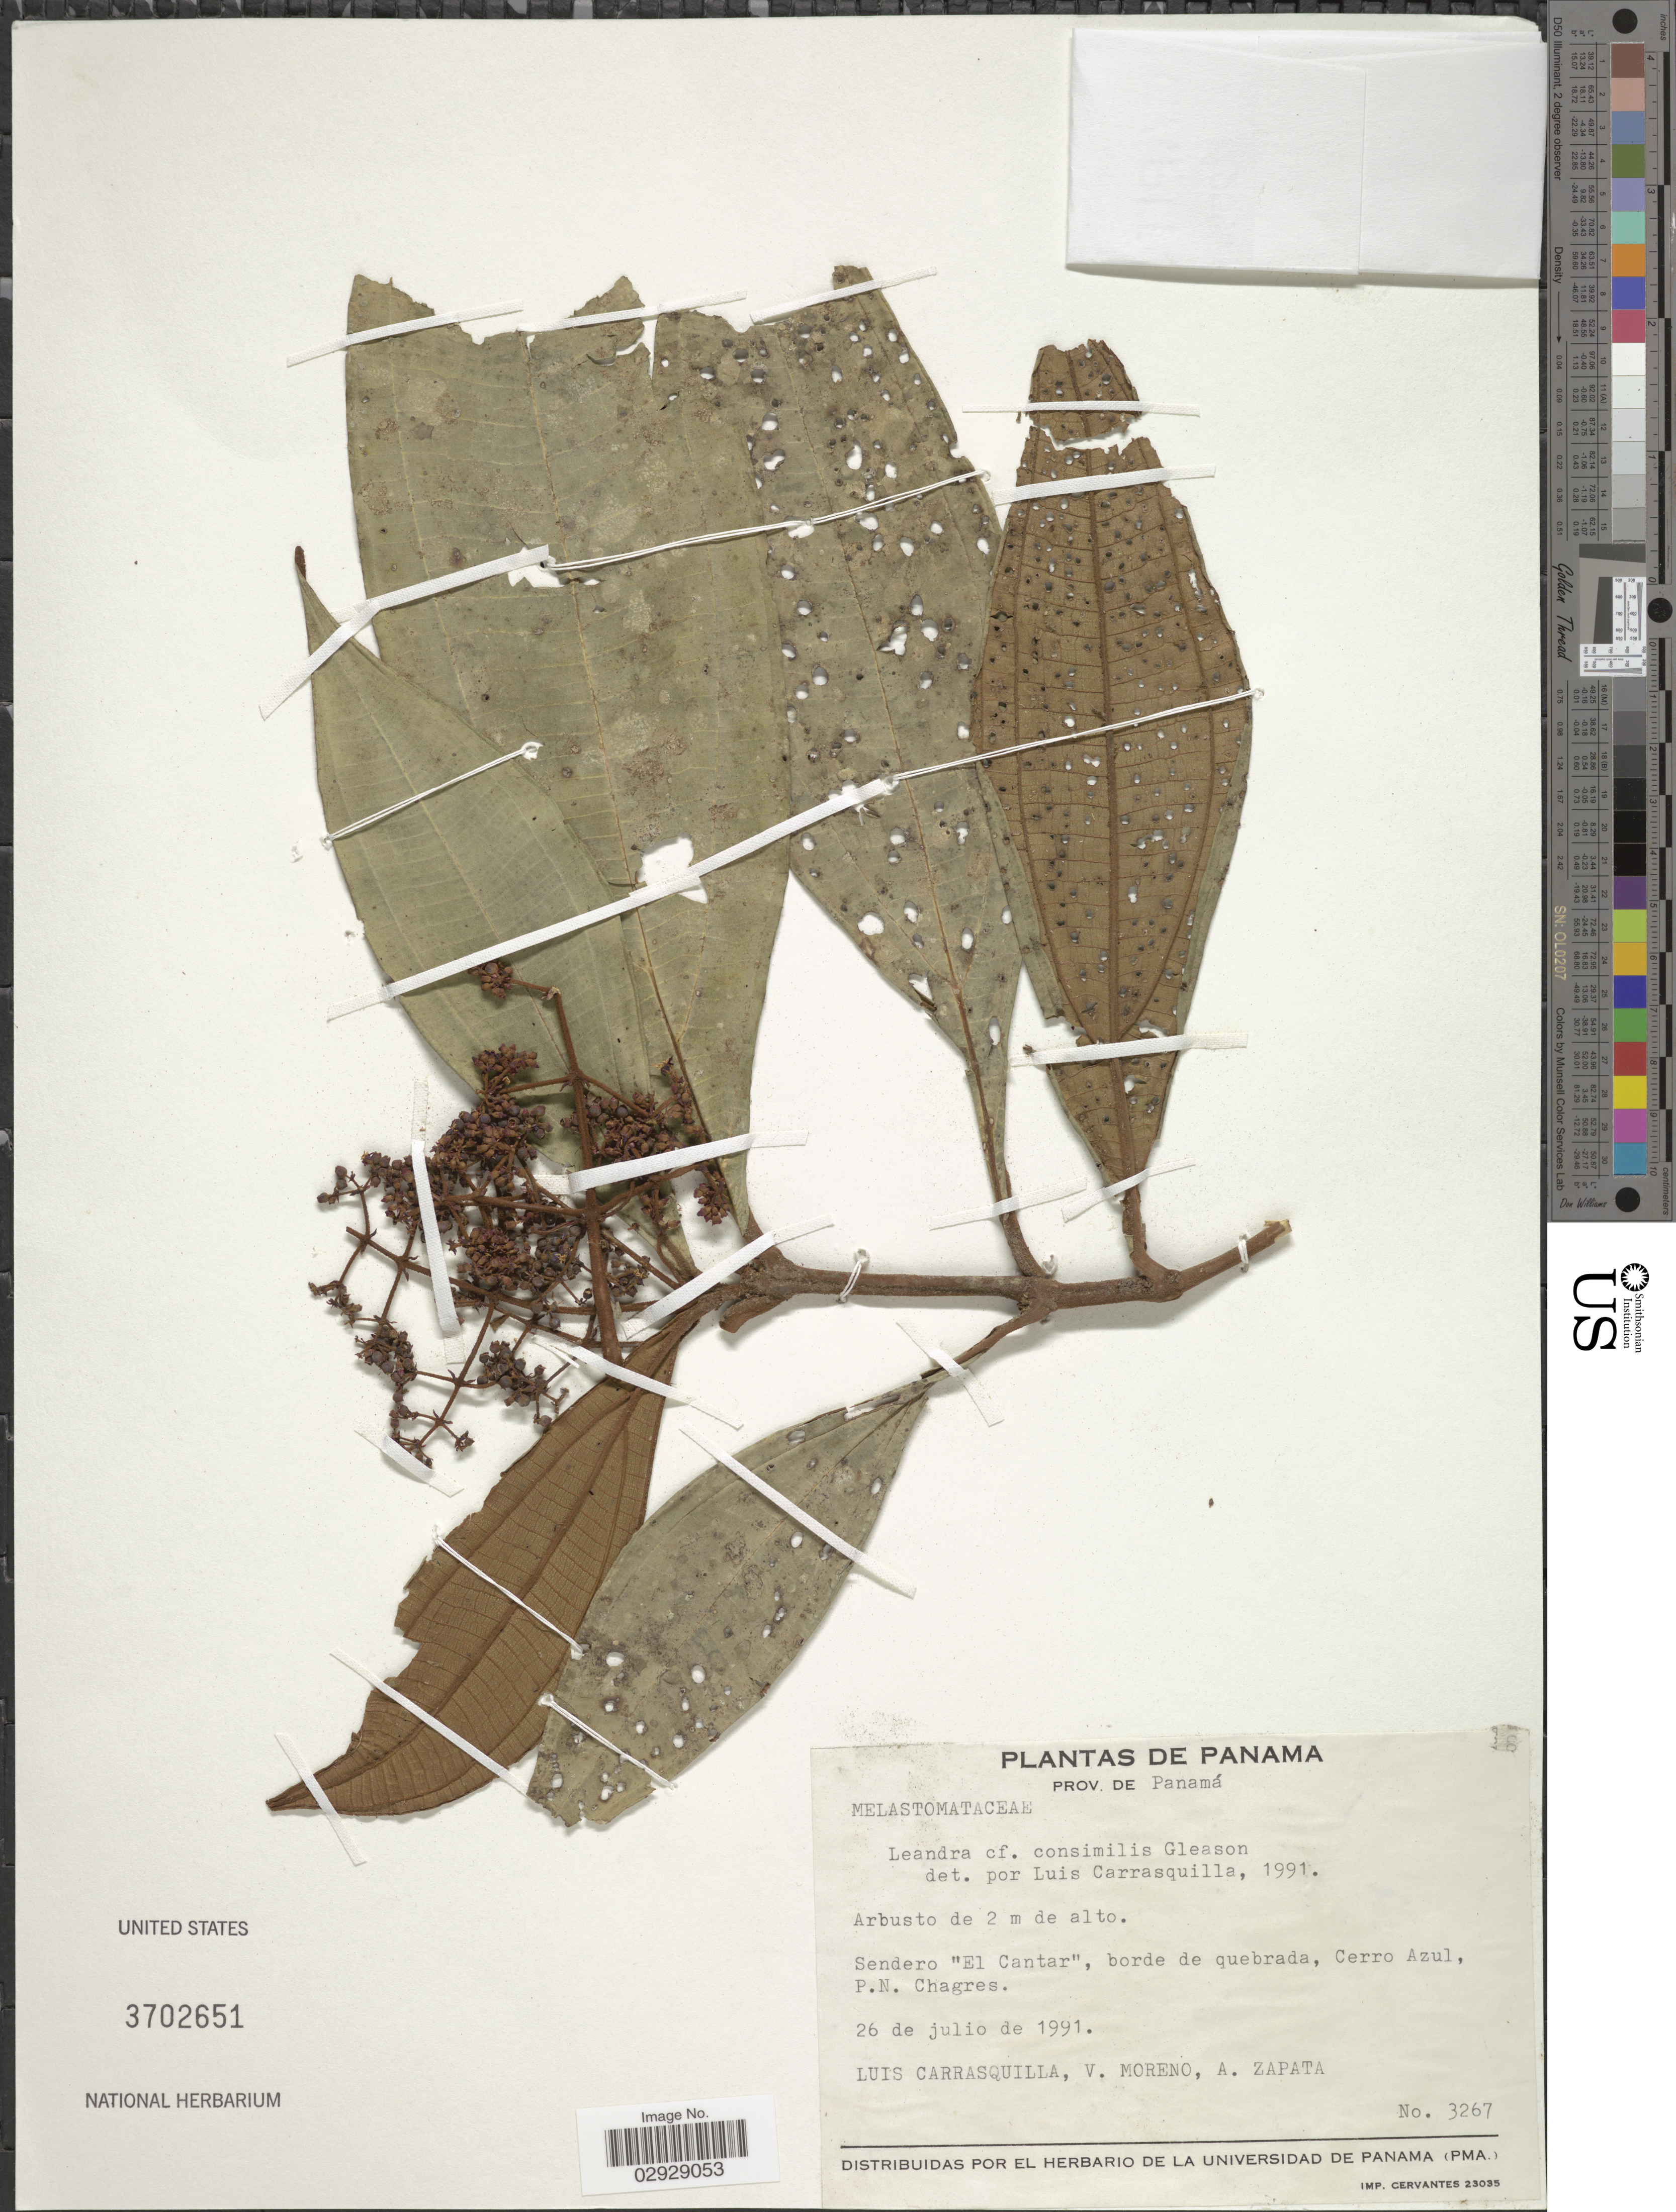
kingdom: Plantae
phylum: Tracheophyta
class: Magnoliopsida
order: Myrtales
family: Melastomataceae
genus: Leandra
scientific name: Leandra consimilis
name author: Gleason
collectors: L. Carrasquilla, V. Moreno & A. Zapata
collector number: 3267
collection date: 1991-07-26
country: Panama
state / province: Panamá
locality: Sendero "El Cantar", borde de quebrada, Cerro Azul, P.N. Chagres.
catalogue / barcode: US 3702651